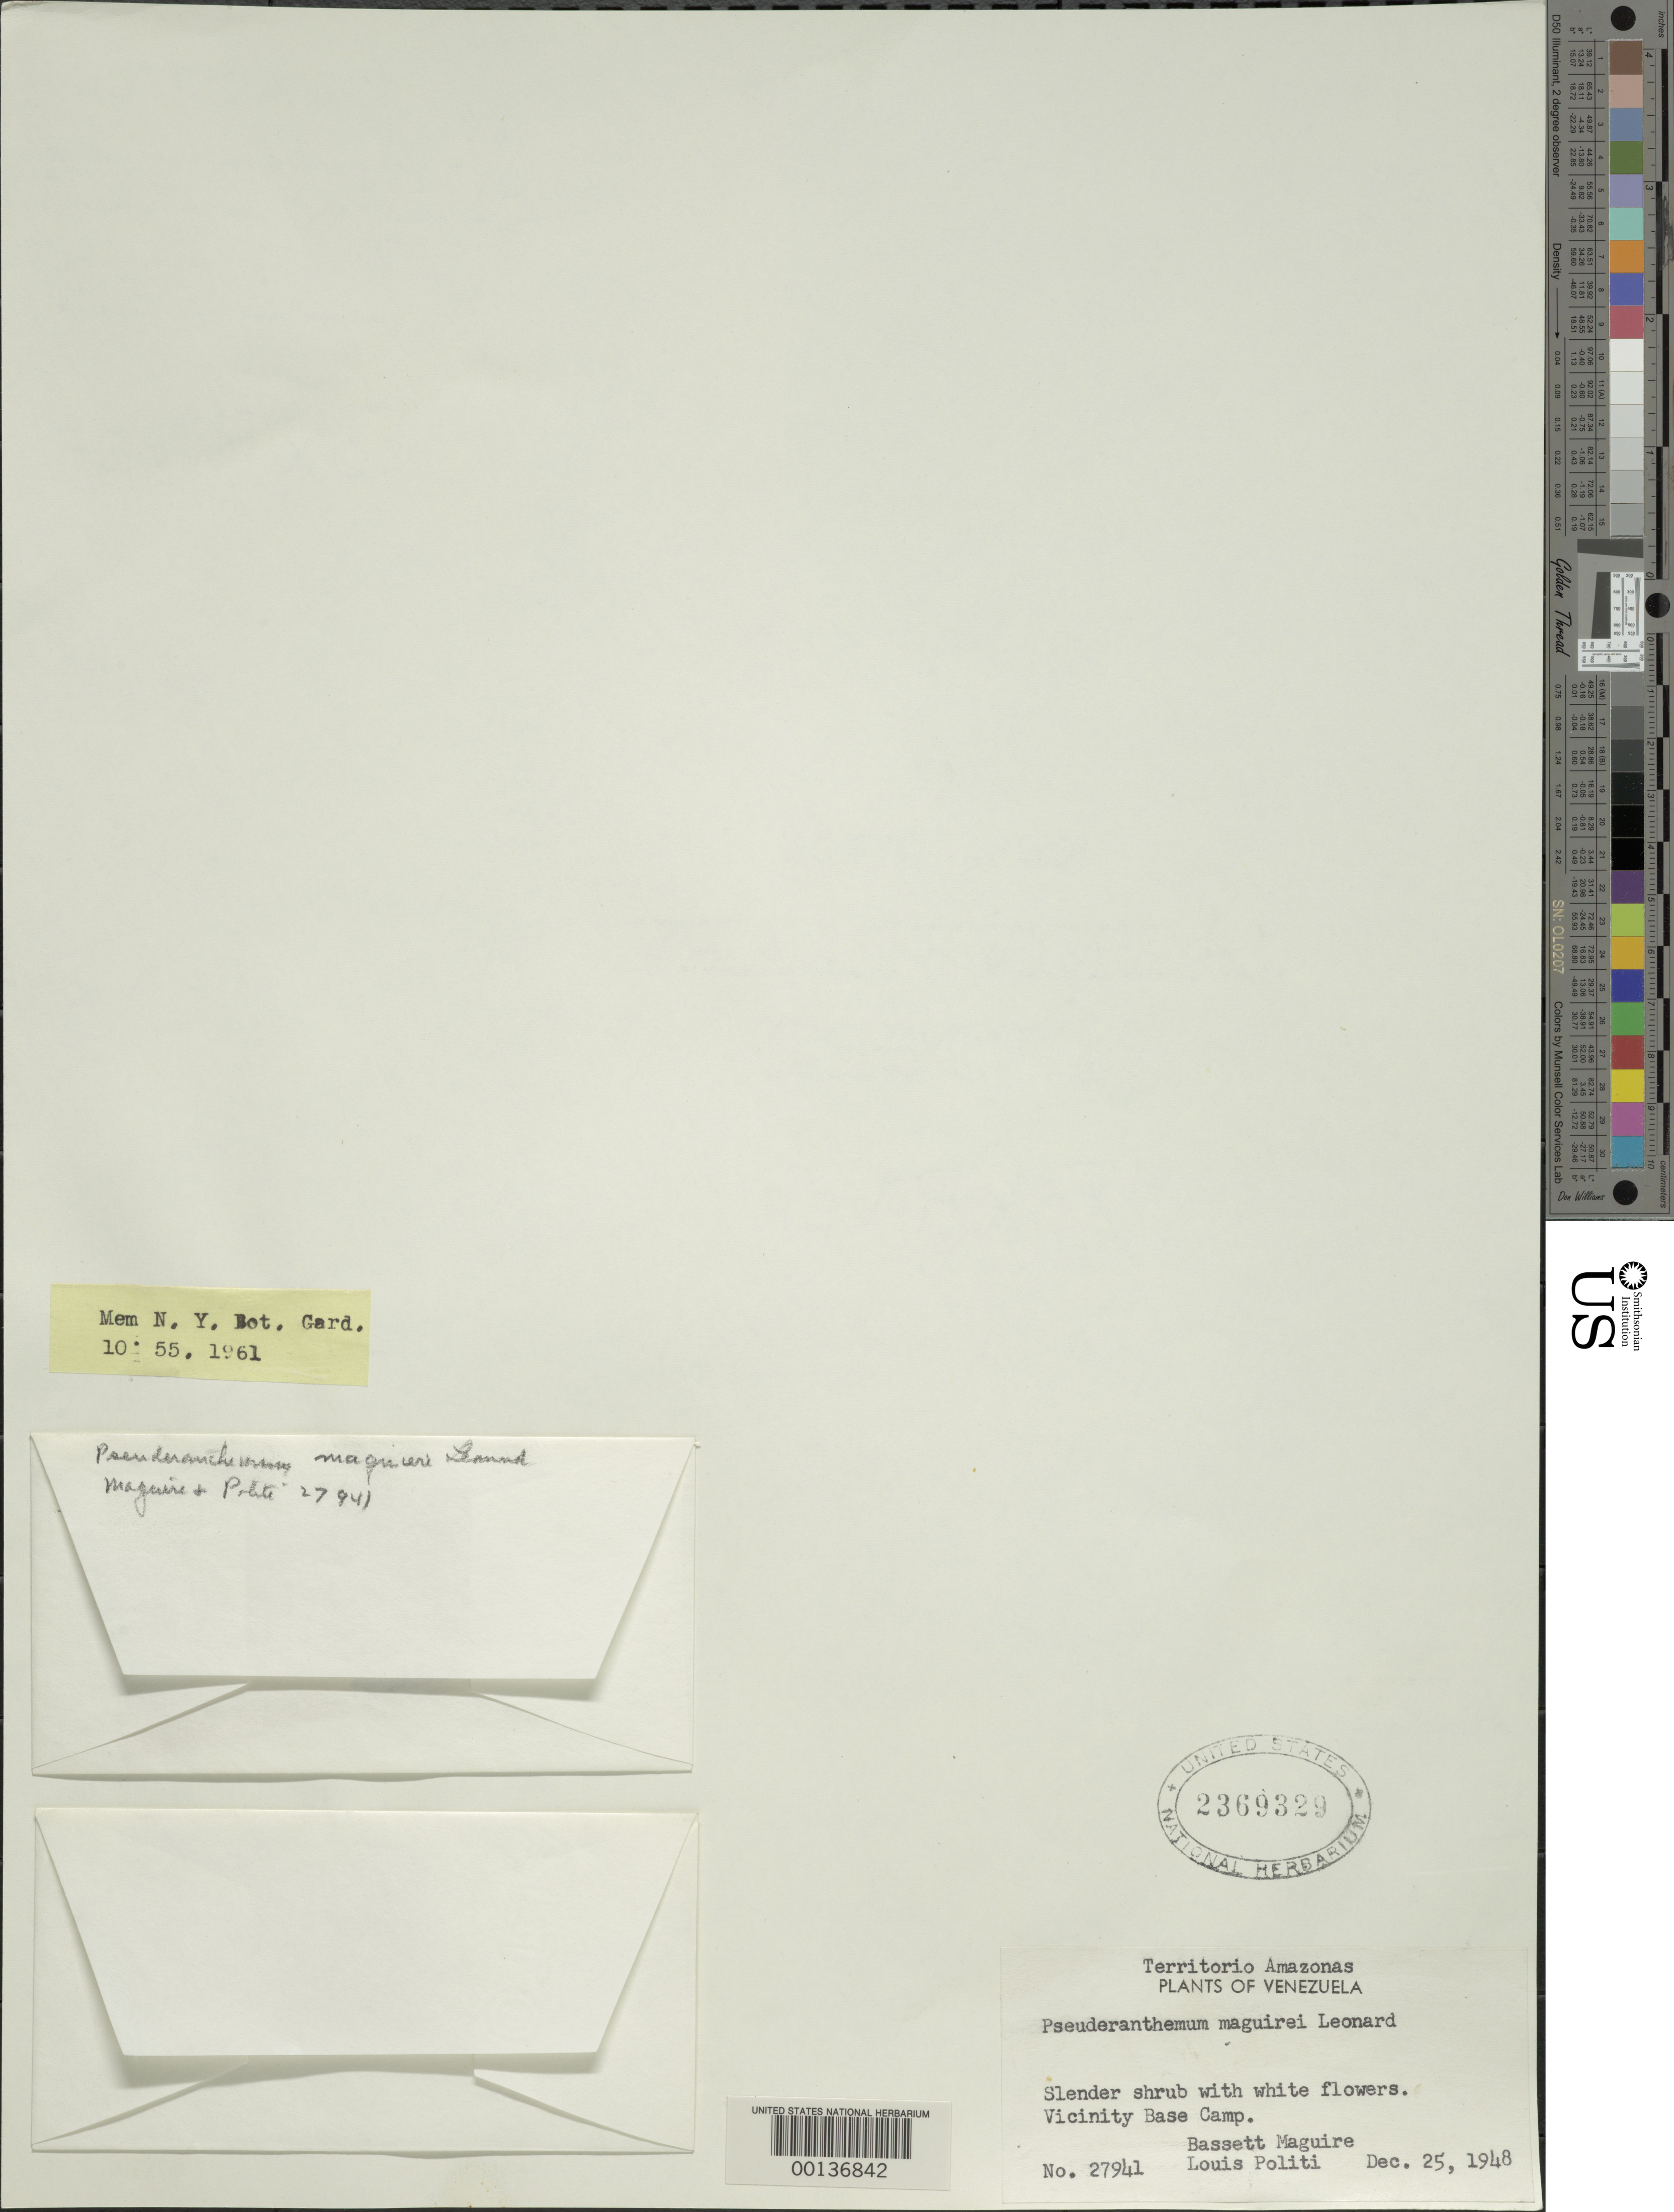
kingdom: Plantae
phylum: Tracheophyta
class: Magnoliopsida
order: Lamiales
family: Acanthaceae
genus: Pseuderanthemum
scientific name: Pseuderanthemum maguirei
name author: Leonard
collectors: B. Maguire & L. Politi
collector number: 27941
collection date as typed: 25 Dec 1948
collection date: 1948-12-25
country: Venezuela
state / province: Amazonas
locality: Cerro sipapo (paraque), vicinity of base camp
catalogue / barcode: US 2369329